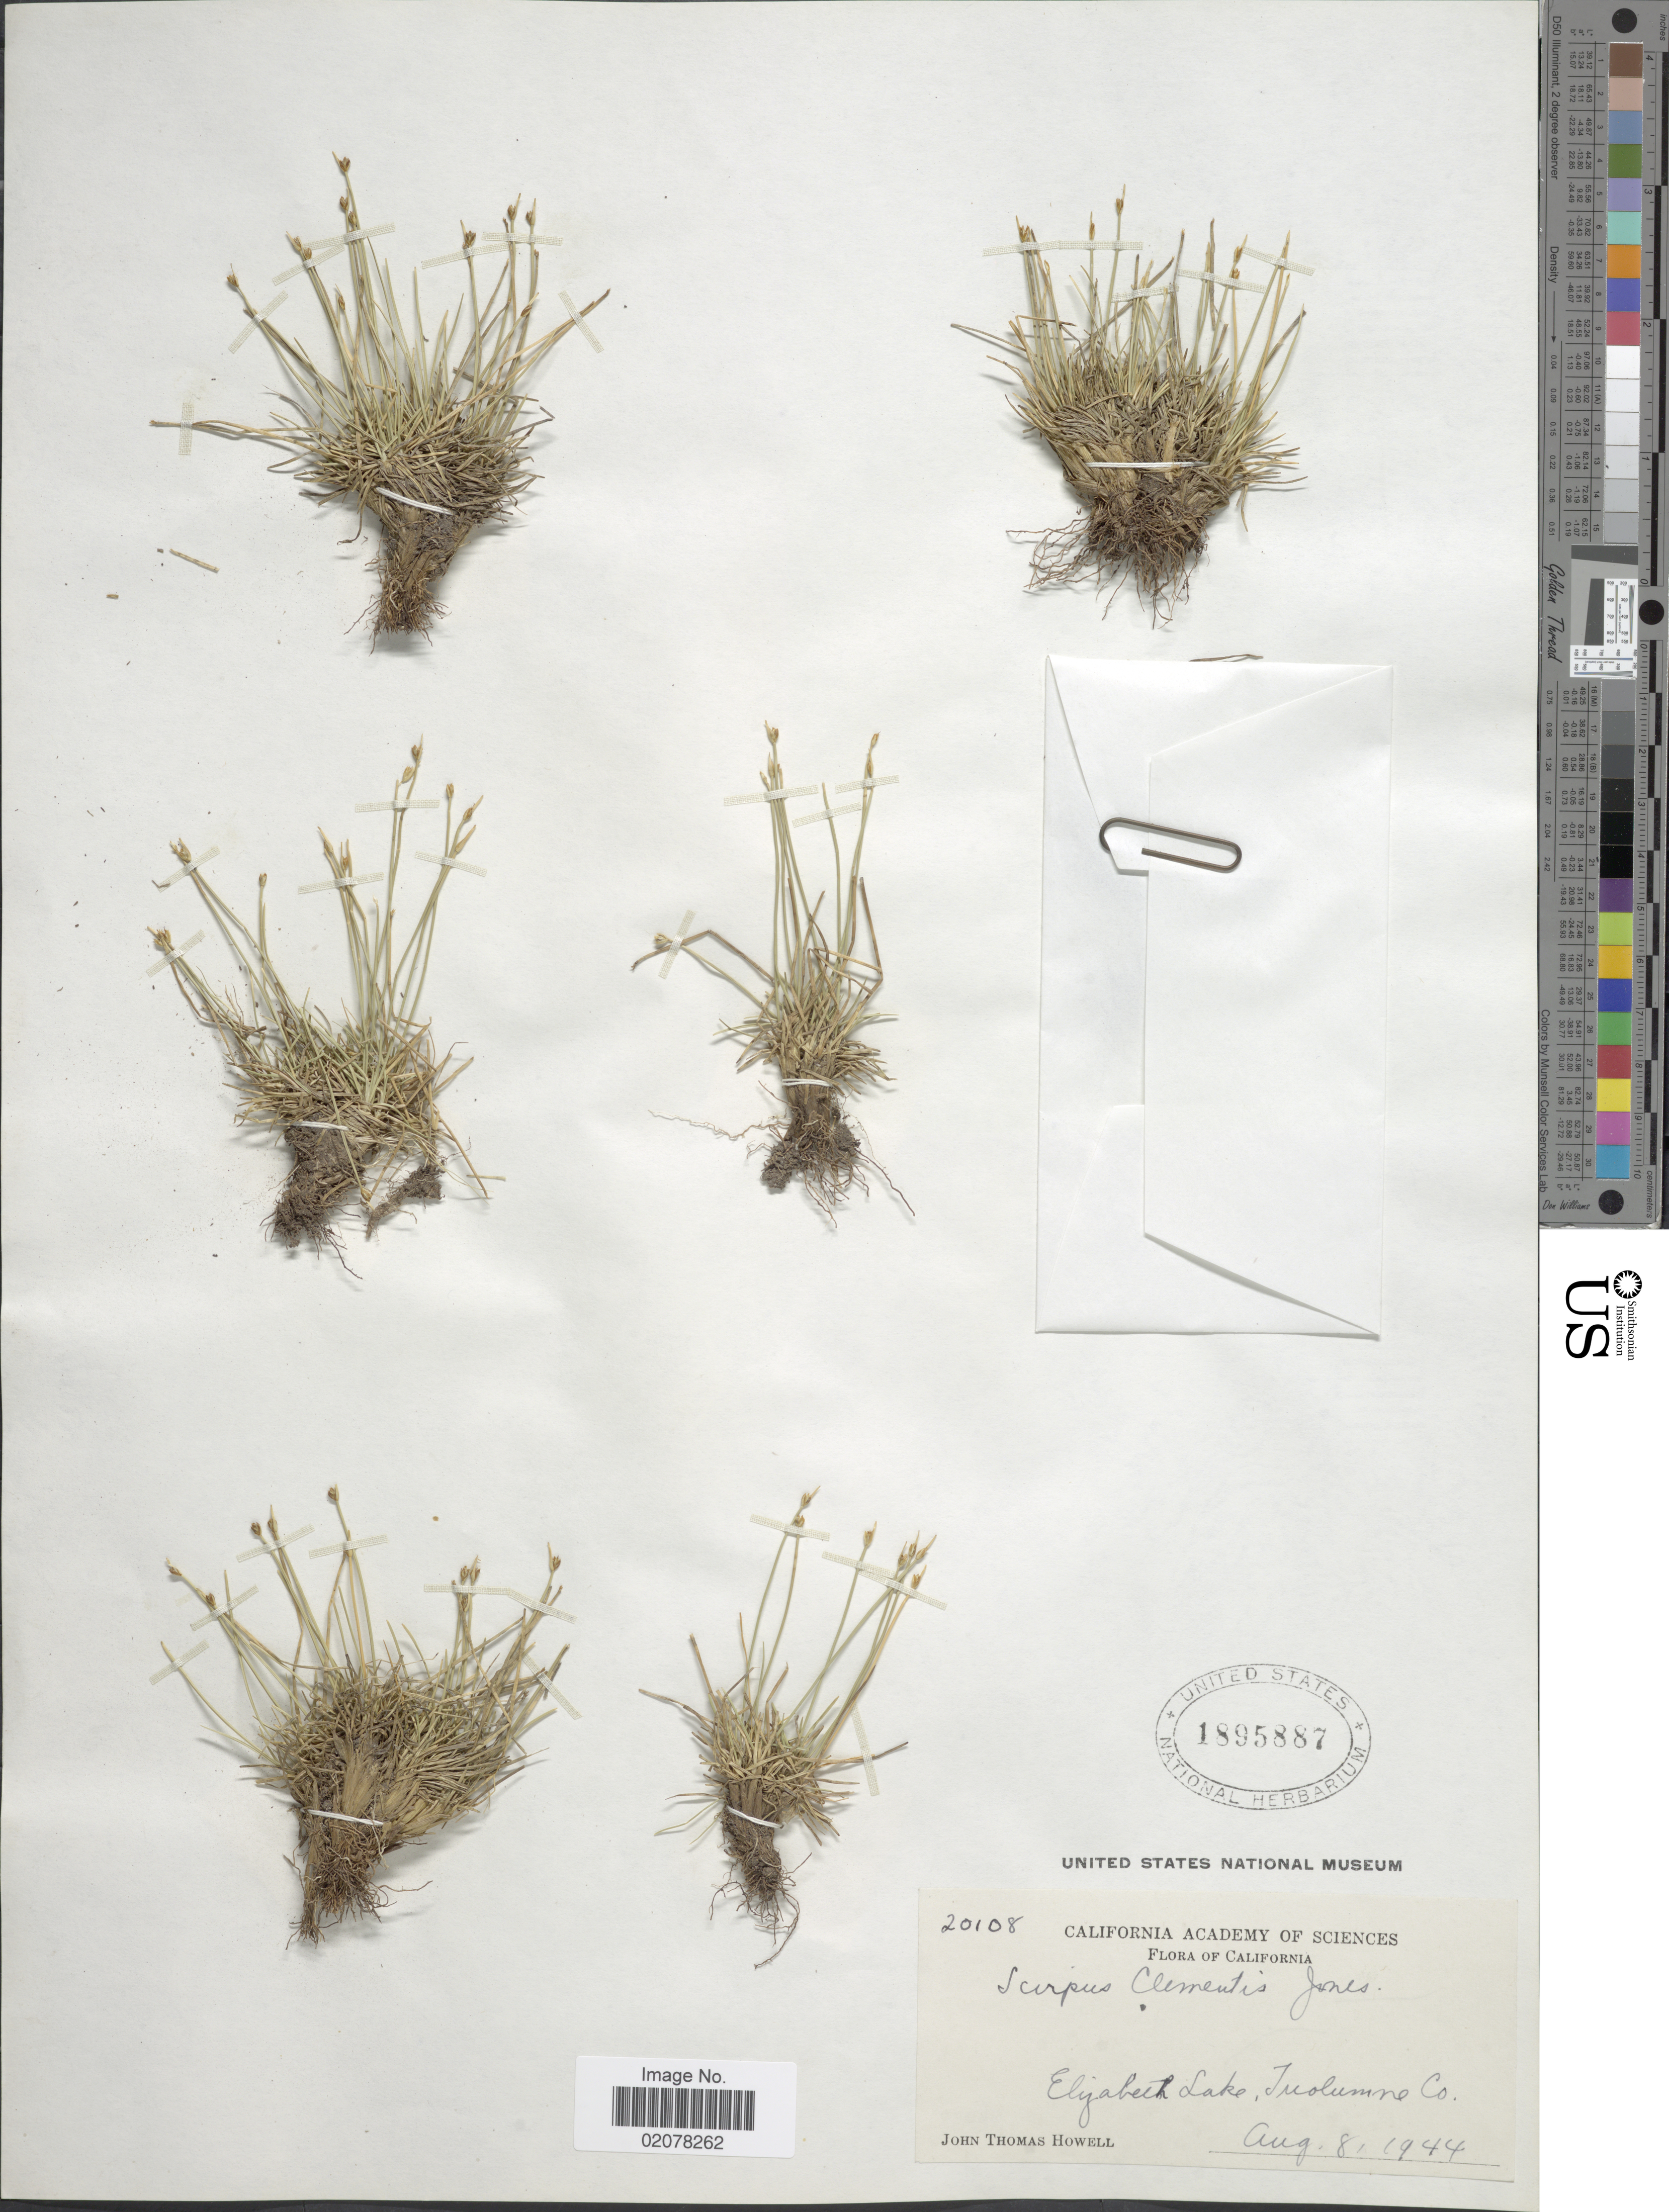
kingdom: Plantae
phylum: Tracheophyta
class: Liliopsida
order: Poales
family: Cyperaceae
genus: Oreobolopsis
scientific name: Oreobolopsis clementis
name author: (M.E. Jones) Dhooge & Goetgh.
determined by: Strong, Mark T., (BOT), Smithsonian Institution - National Museum of Natural History (UNITED STATES)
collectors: J. T. Howell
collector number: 20108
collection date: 1944-08-08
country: United States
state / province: California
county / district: Tuolumne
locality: Elizabeth Lake, Tuolumne Co.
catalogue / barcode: US 1895887